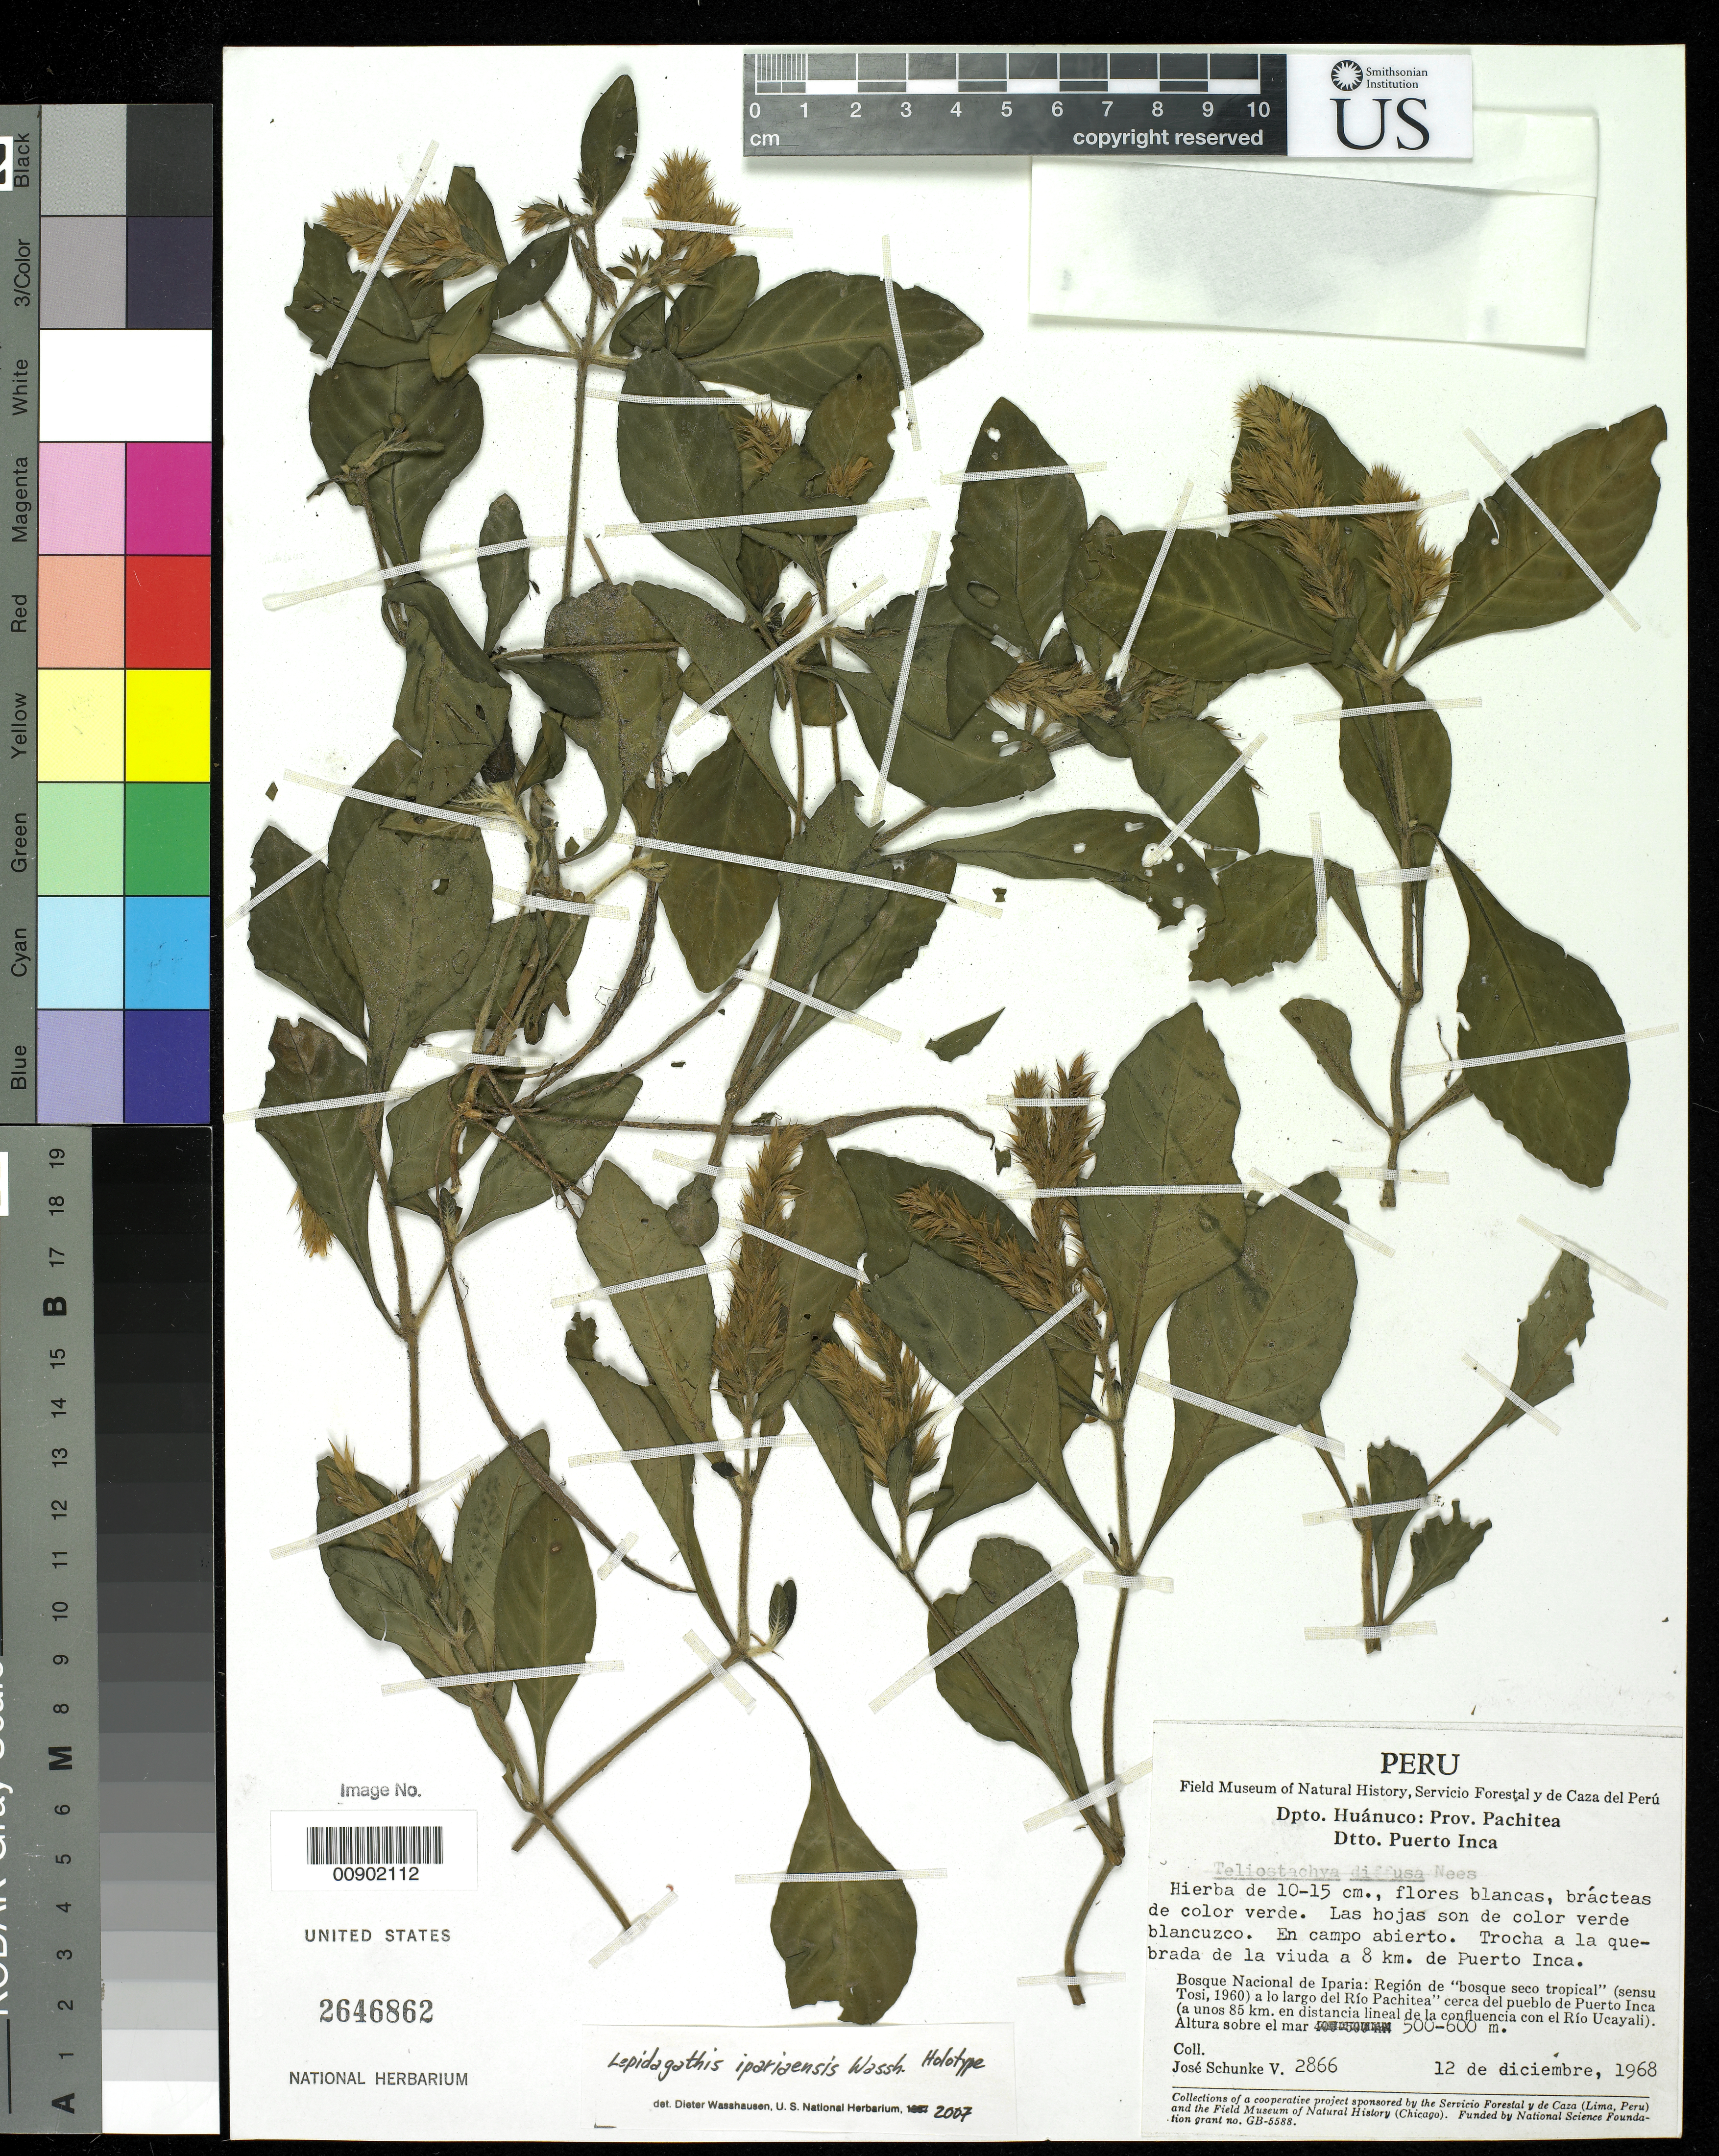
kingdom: Plantae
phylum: Tracheophyta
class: Magnoliopsida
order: Lamiales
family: Acanthaceae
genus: Lepidagathis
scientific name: Lepidagathis ipariaensis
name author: Wassh.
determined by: Wasshausen, Dieter C., (BOT), Smithsonian Institution - National Museum of Natural History (UNITED STATES)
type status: Holotype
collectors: J. Schunke Vigo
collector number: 2866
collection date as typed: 12 Dec 1968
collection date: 1968-12-12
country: Peru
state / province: Huánuco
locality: Dpto. Huánuco: Prov. Pachitea, Dtto. Puerto Inca. Bosque Nacional de Iparia: región de "bosque seco tropical" a lo largo del Río Pachitea cerca del pueblo de Puerto Inca (a unos 85 km en distancia lineal de la confluencia con el Río Ucayali).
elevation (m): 500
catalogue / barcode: US 2646862